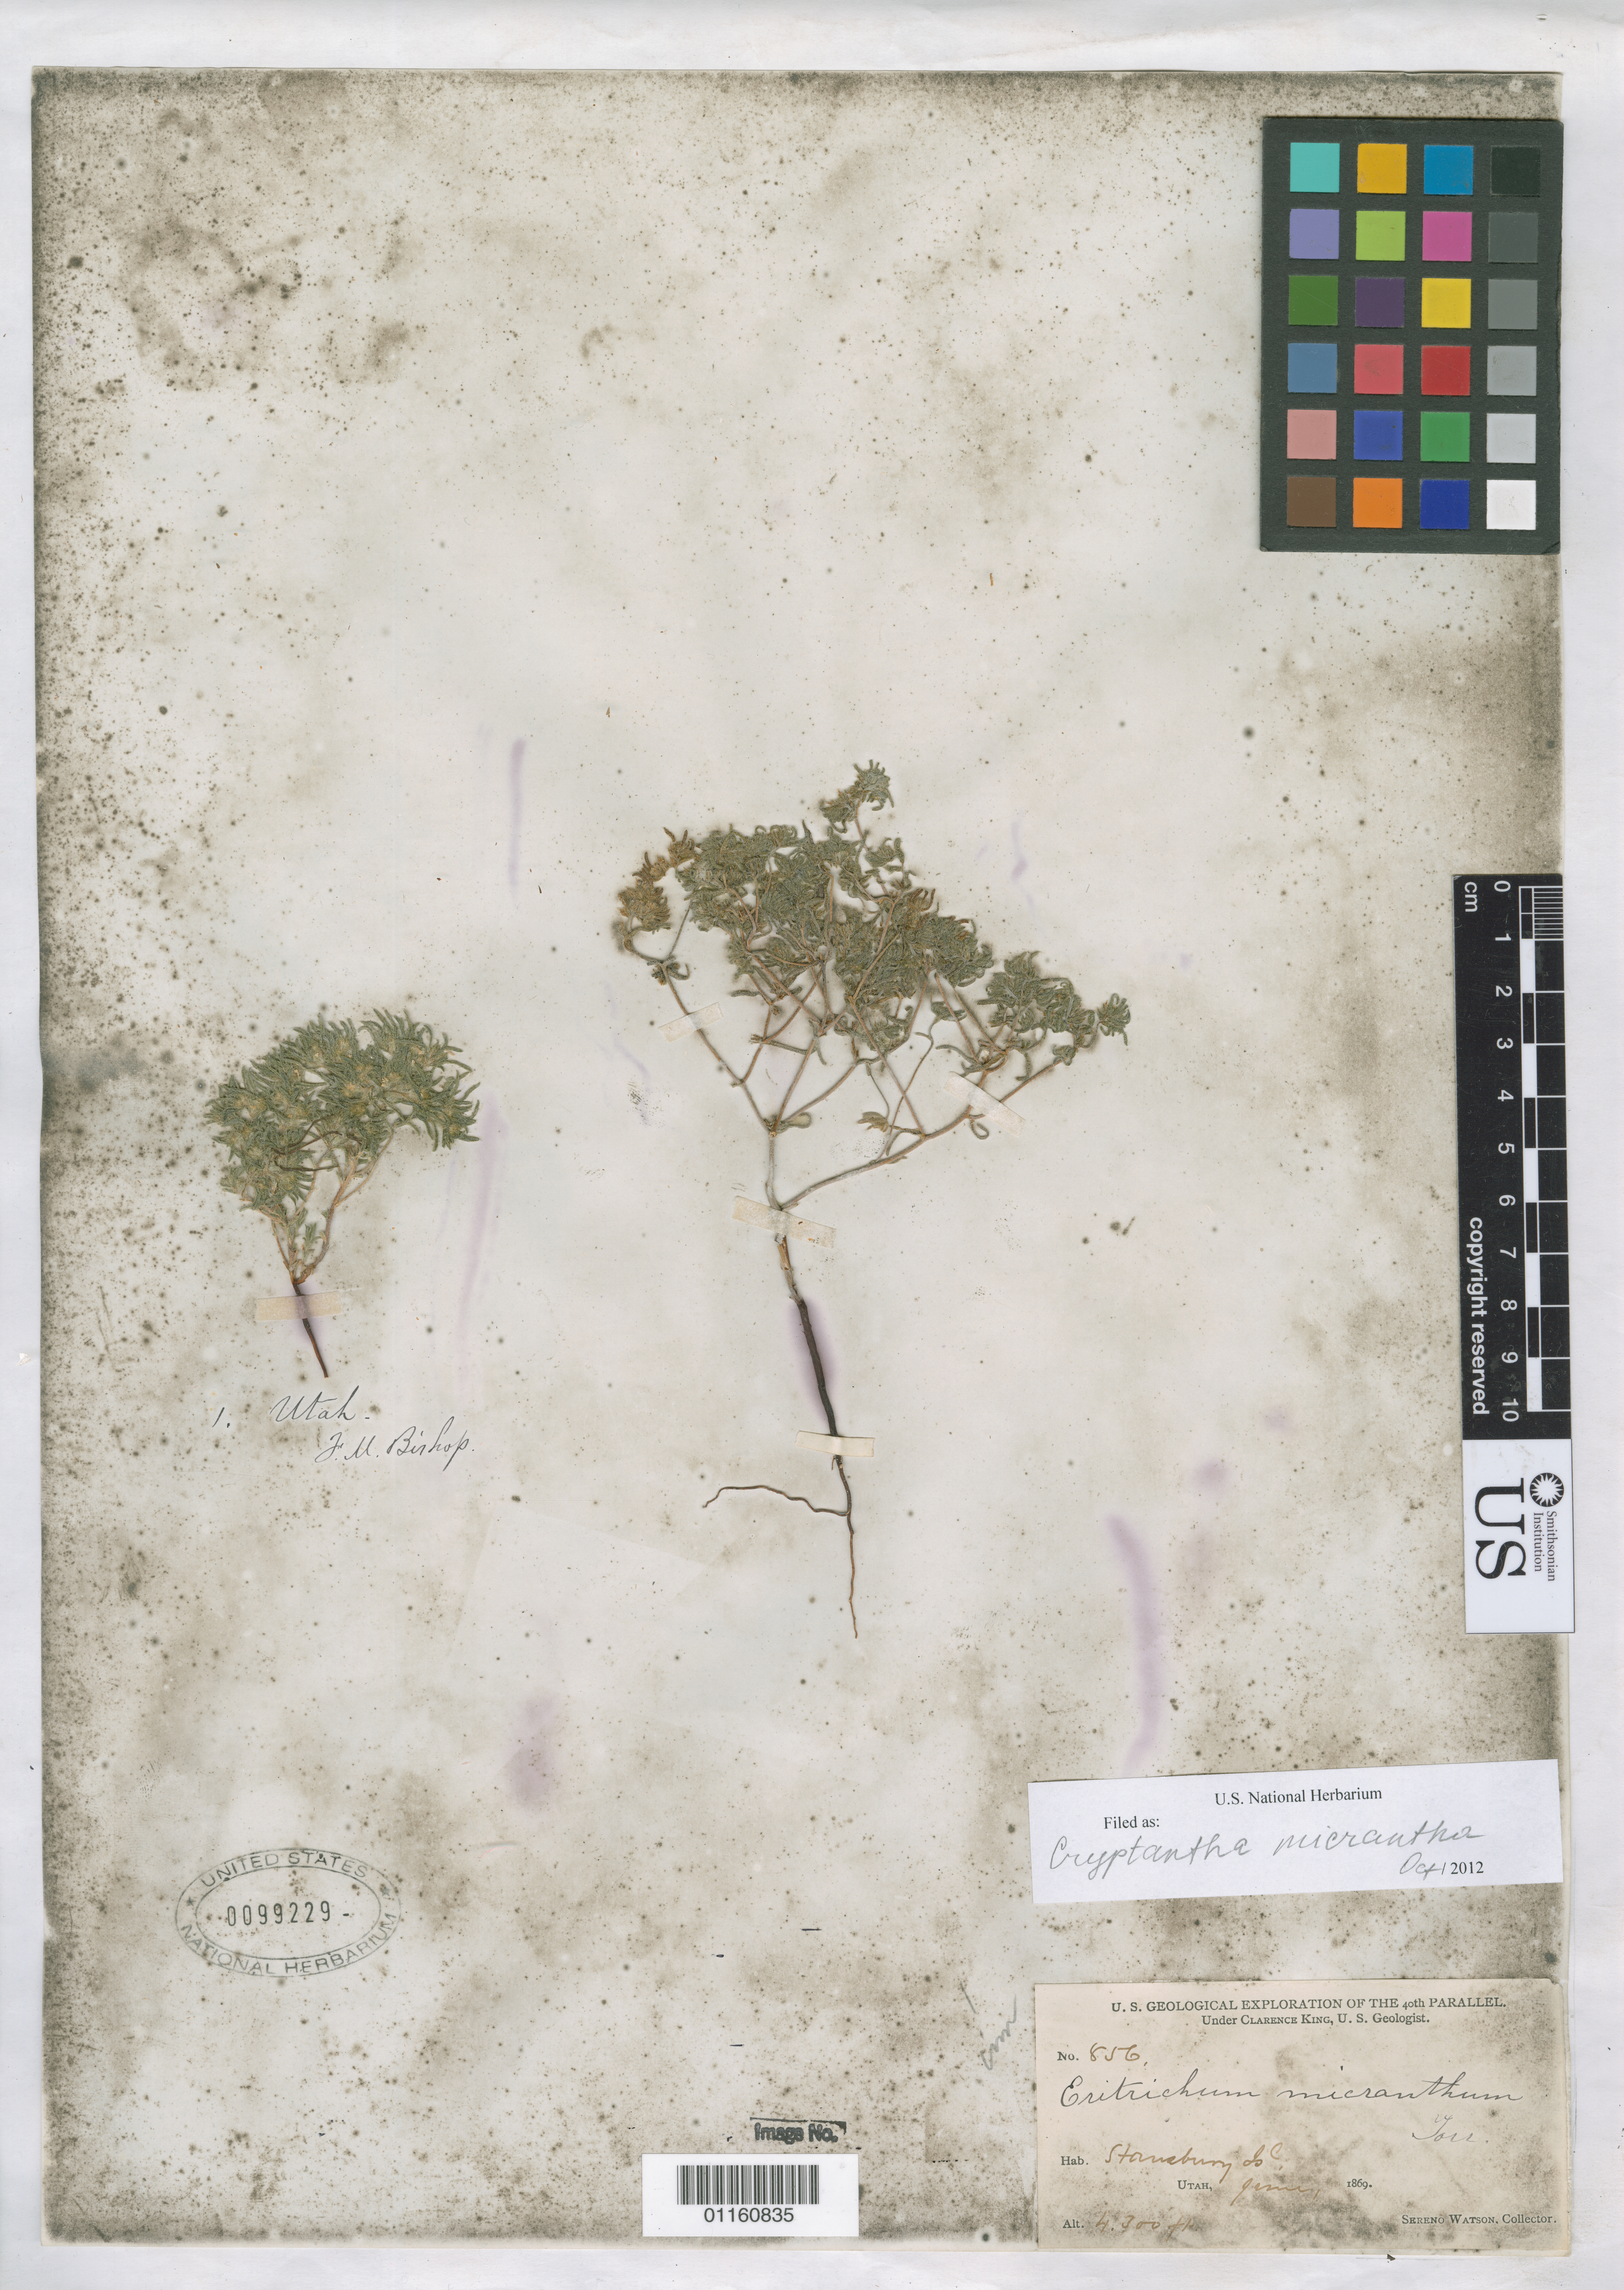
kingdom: Plantae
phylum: Tracheophyta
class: Magnoliopsida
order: Boraginales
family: Boraginaceae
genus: Cryptantha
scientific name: Cryptantha micrantha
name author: (Torr.) I.M. Johnst.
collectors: S. Watson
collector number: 856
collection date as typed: Jun 1869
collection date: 1869-06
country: United States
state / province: Utah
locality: Stansbury Island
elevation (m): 1311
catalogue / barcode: US 99229